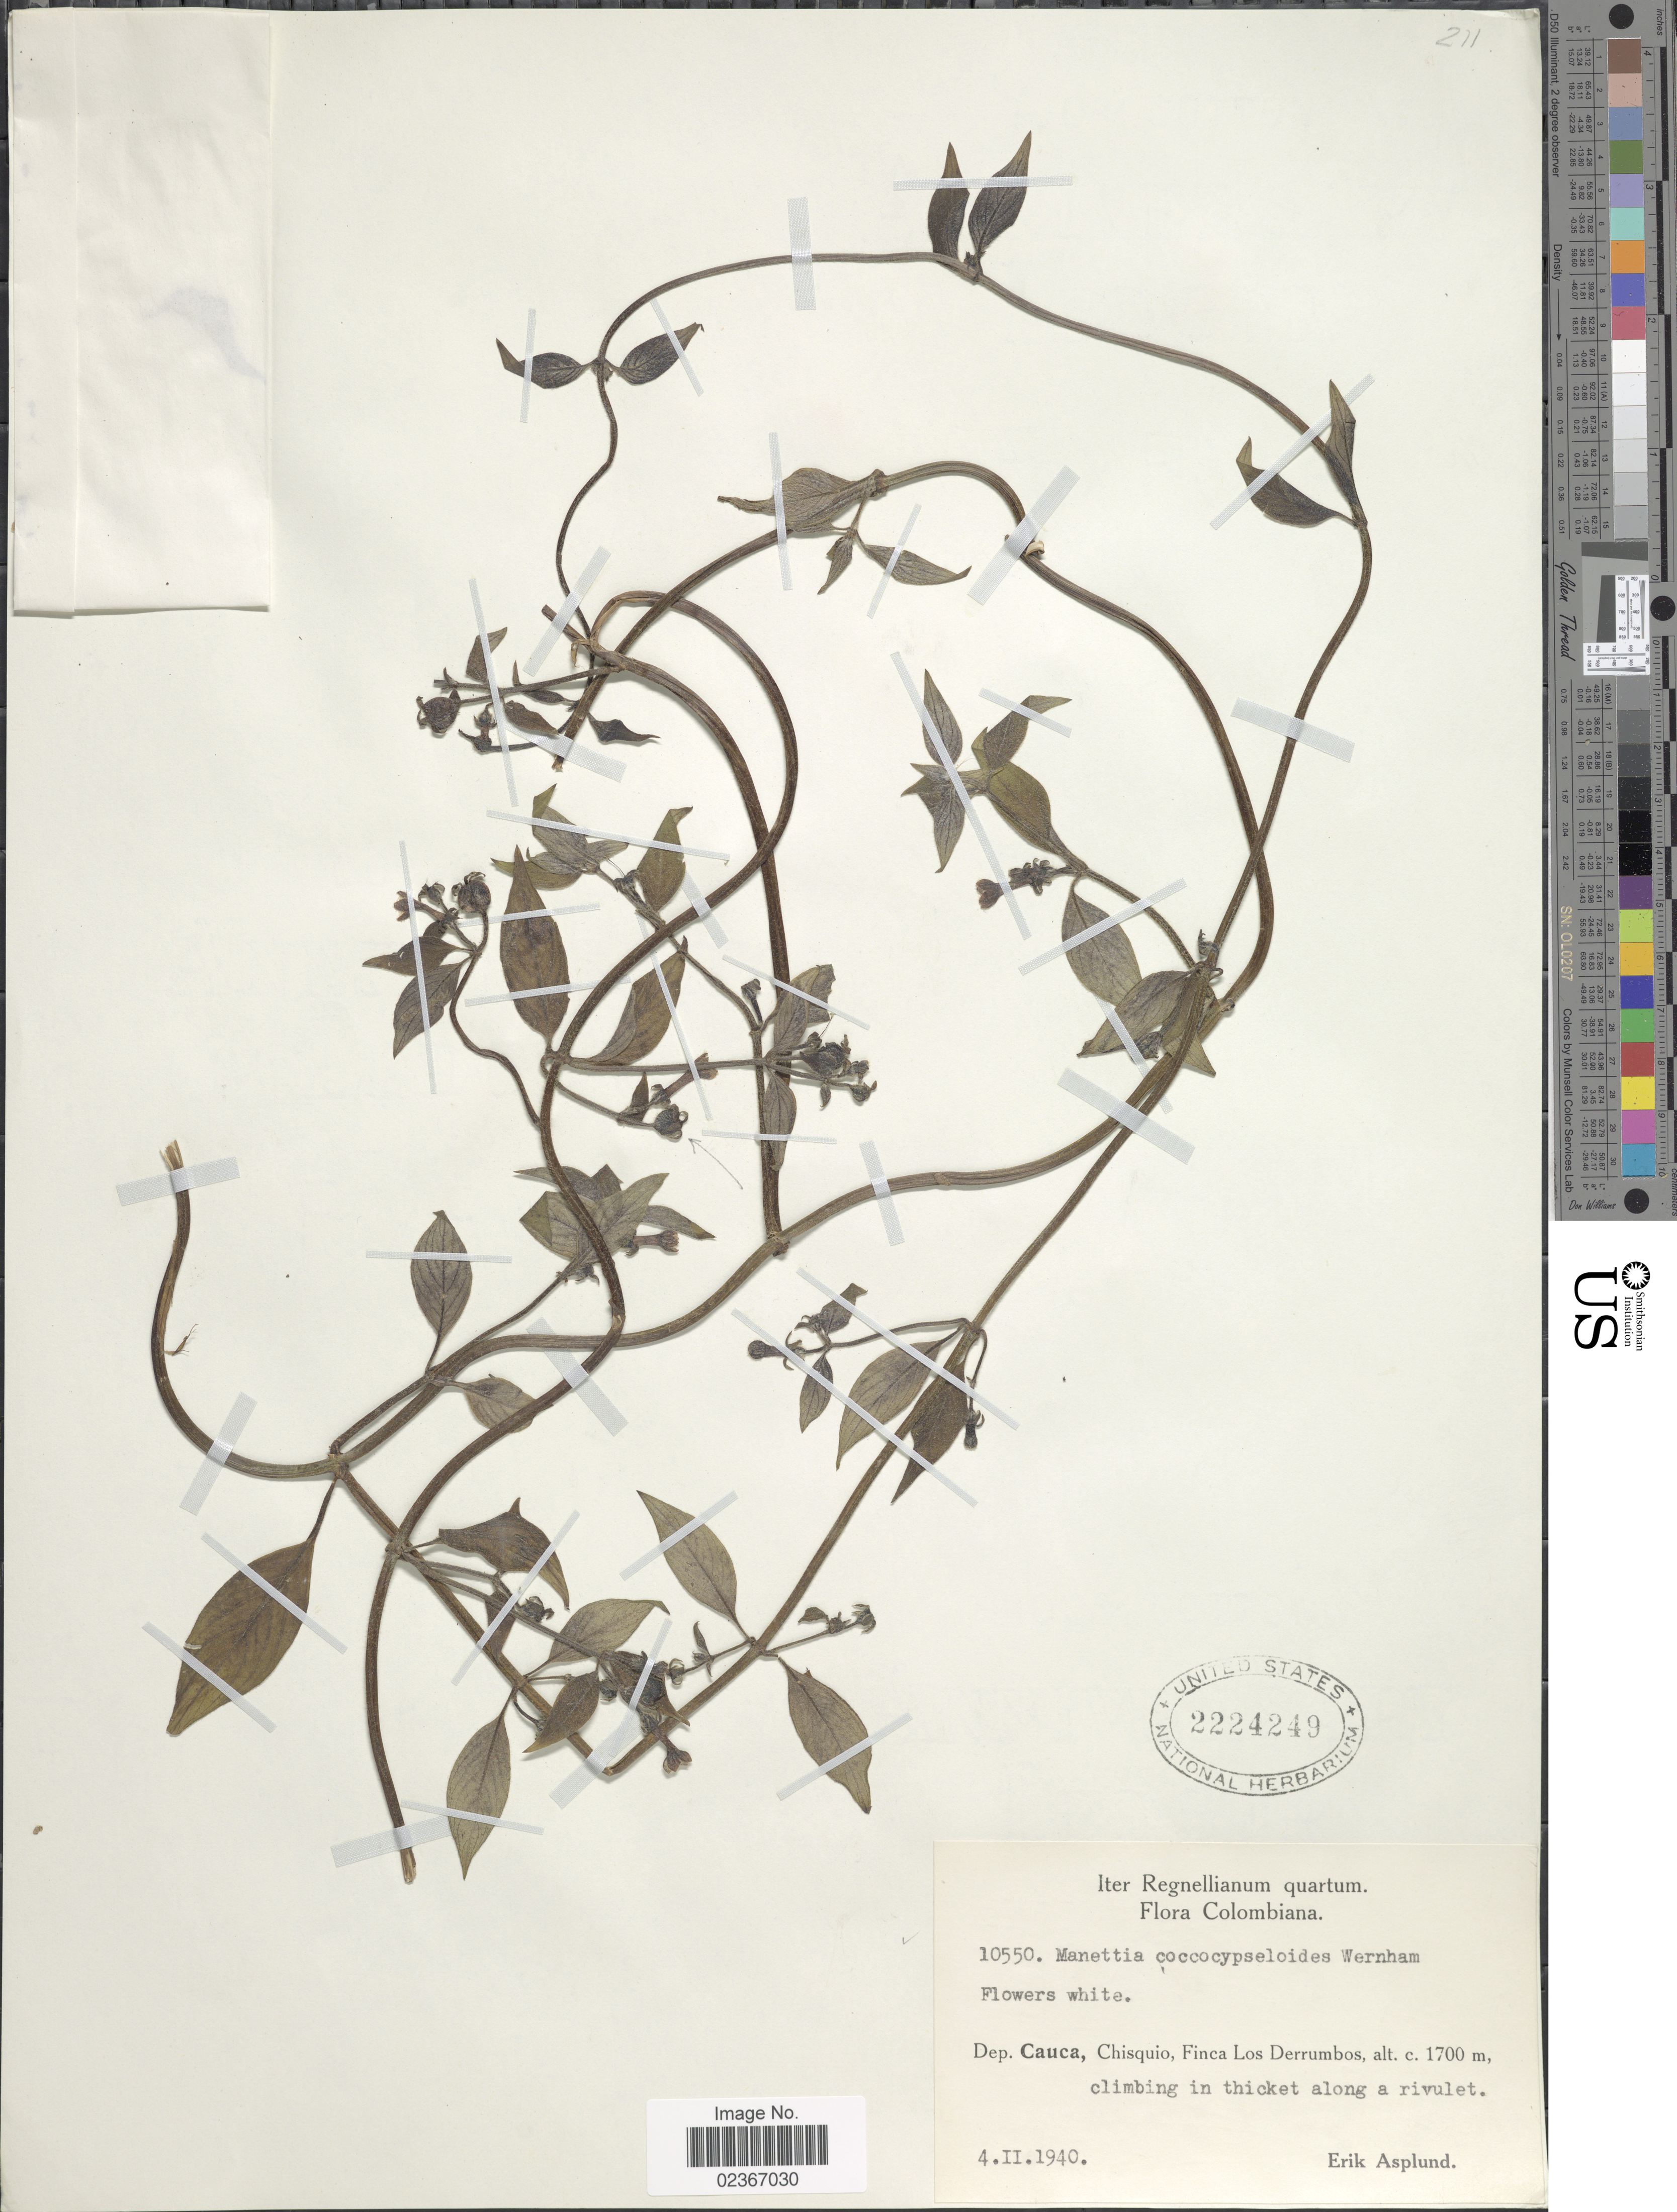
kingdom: Plantae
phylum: Tracheophyta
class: Magnoliopsida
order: Gentianales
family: Rubiaceae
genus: Manettia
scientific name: Manettia coccocypseloides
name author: Wernham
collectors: E. Asplund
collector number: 10550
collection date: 1940-02-04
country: Colombia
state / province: Cauca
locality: Dep. Cauca, Chisquio, Finca Los Derrumbos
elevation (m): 1700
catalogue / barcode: US 2224249